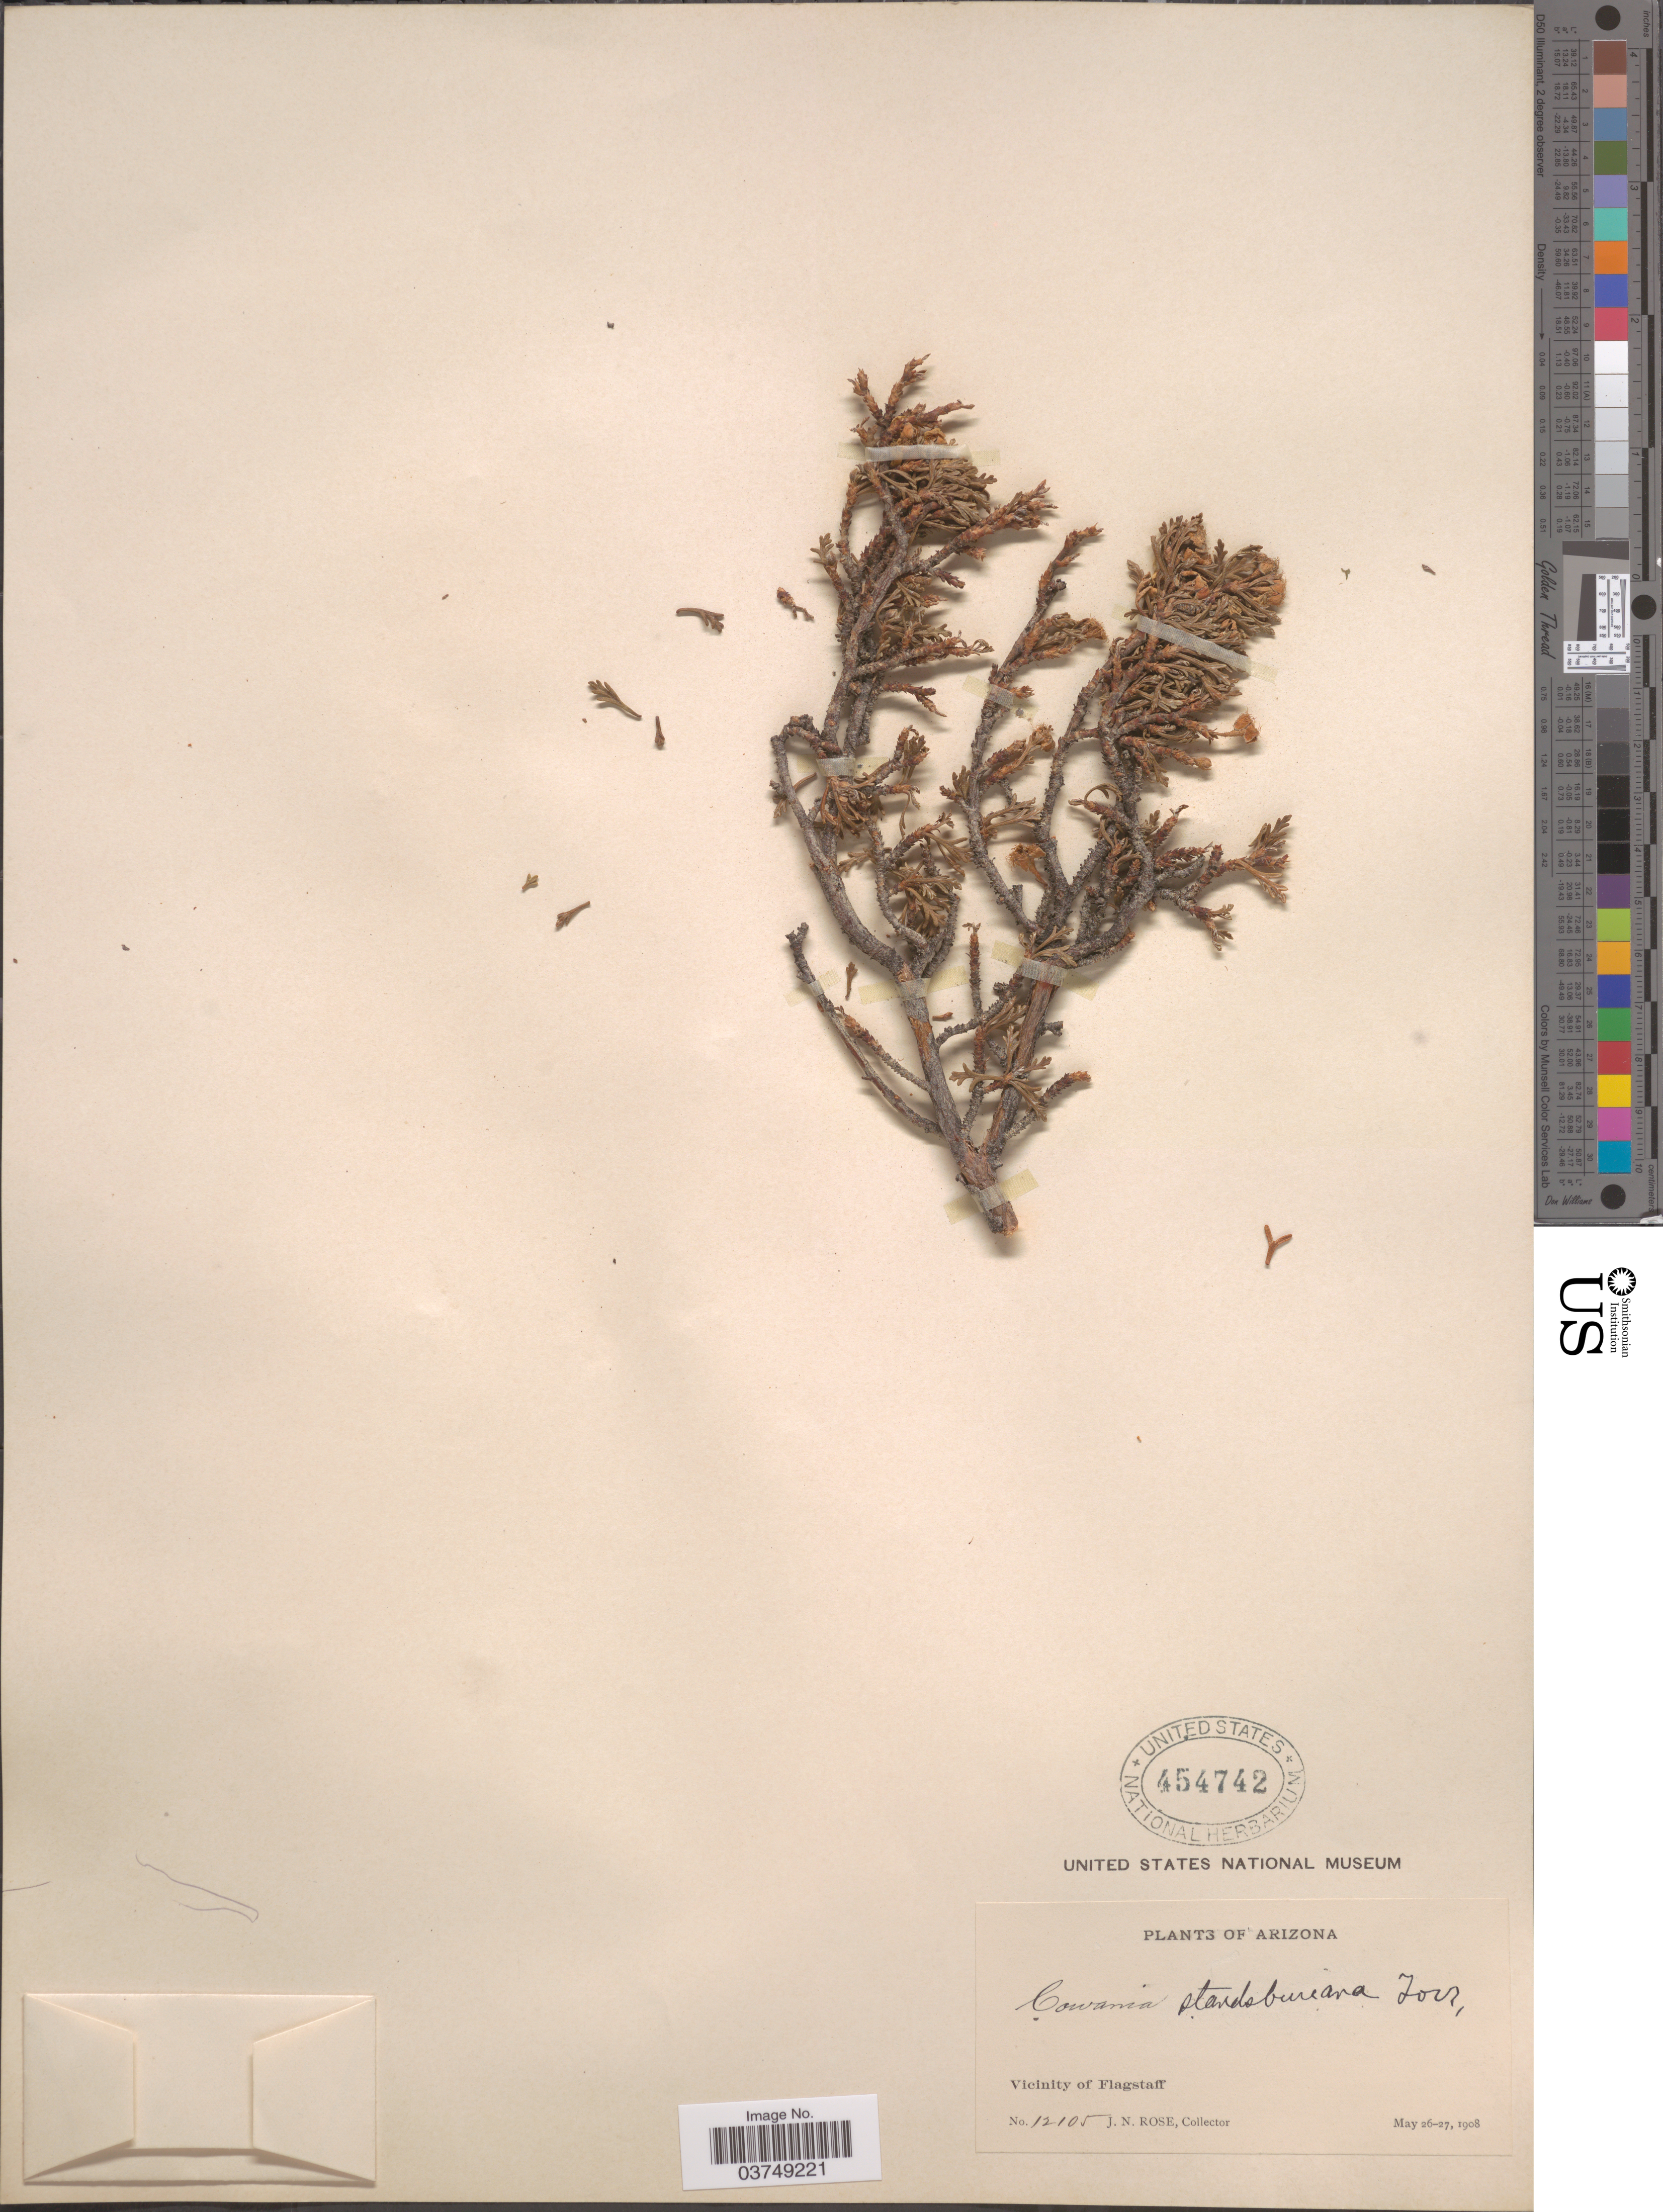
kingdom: Plantae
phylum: Tracheophyta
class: Magnoliopsida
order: Rosales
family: Rosaceae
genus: Purshia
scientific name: Purshia stansburyana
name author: (Torr.) Henrickson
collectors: J. N. Rose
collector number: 12105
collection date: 1908-05-26/1908-05-27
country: United States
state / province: Arizona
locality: Vicinity of Flagstaff.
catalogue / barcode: US 454742